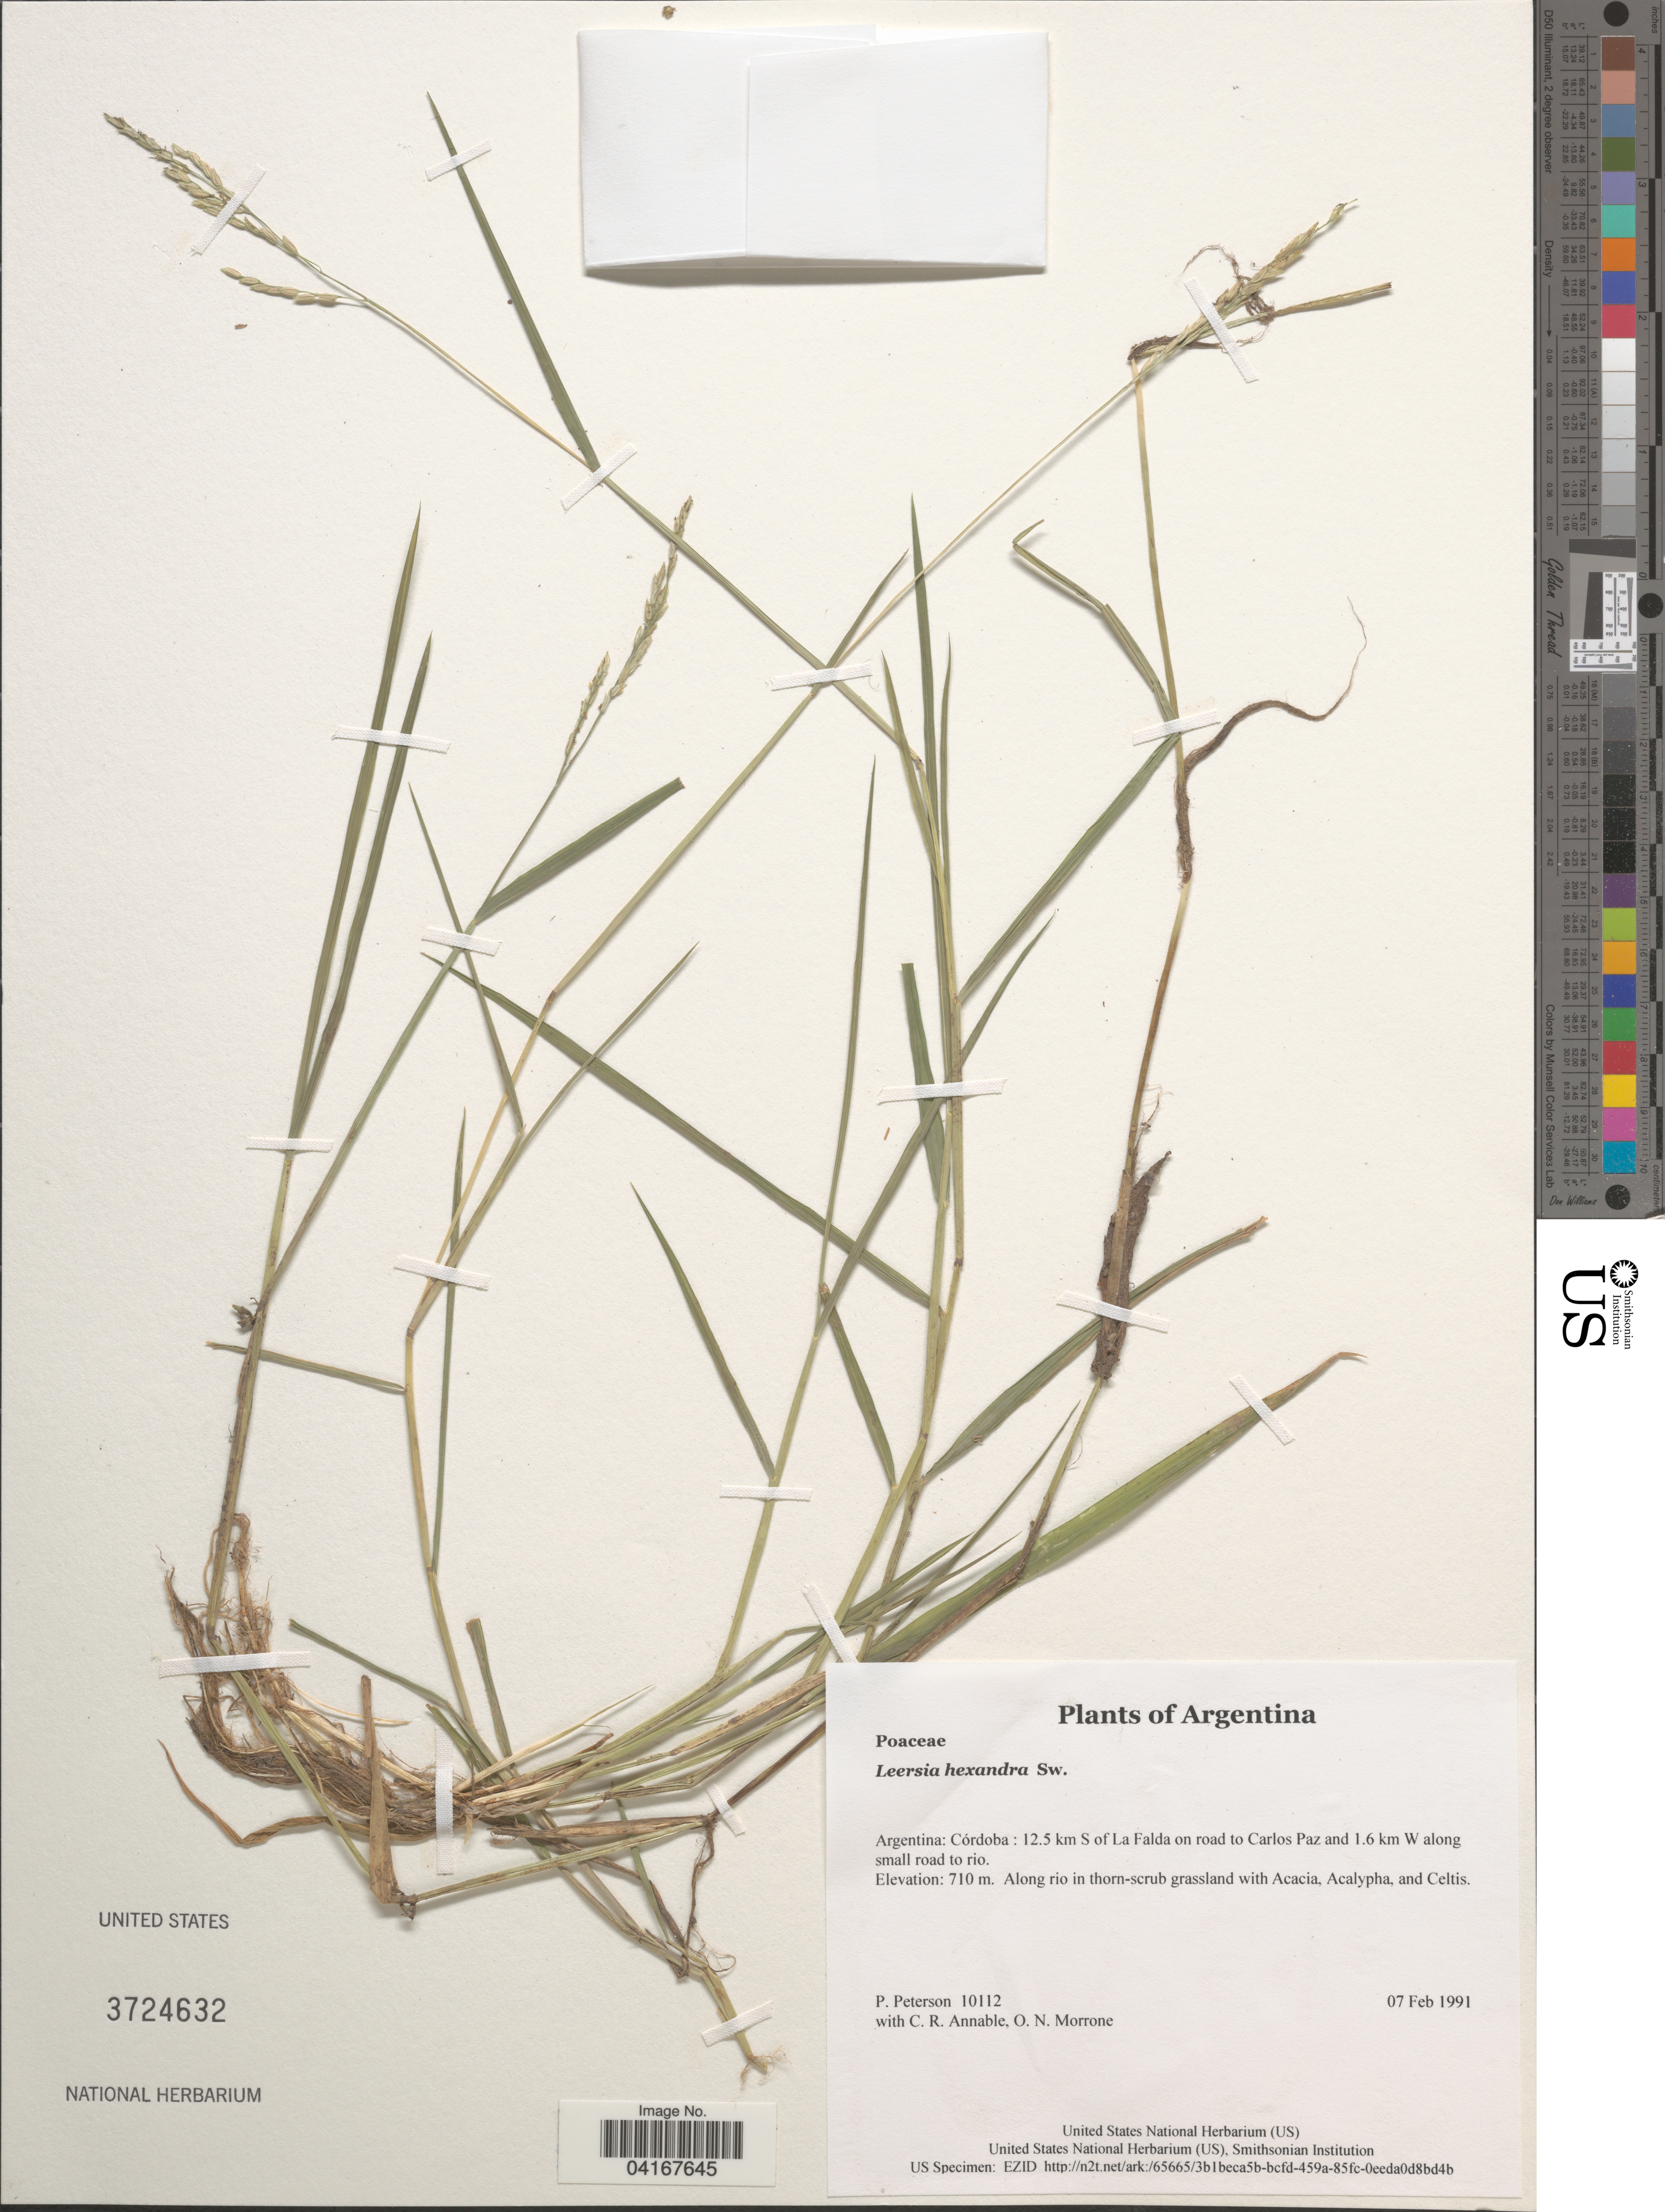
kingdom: Plantae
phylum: Tracheophyta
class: Liliopsida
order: Poales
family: Poaceae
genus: Leersia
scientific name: Leersia hexandra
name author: Sw.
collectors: P. Peterson, C. R. Annable & O. N. Morrone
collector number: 10112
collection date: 1991-02-07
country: Argentina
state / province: Cordoba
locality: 12.5 km S of La Falda on road to Carlos Paz and 1.6 km W along small road to rio.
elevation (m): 710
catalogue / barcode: US 3724632